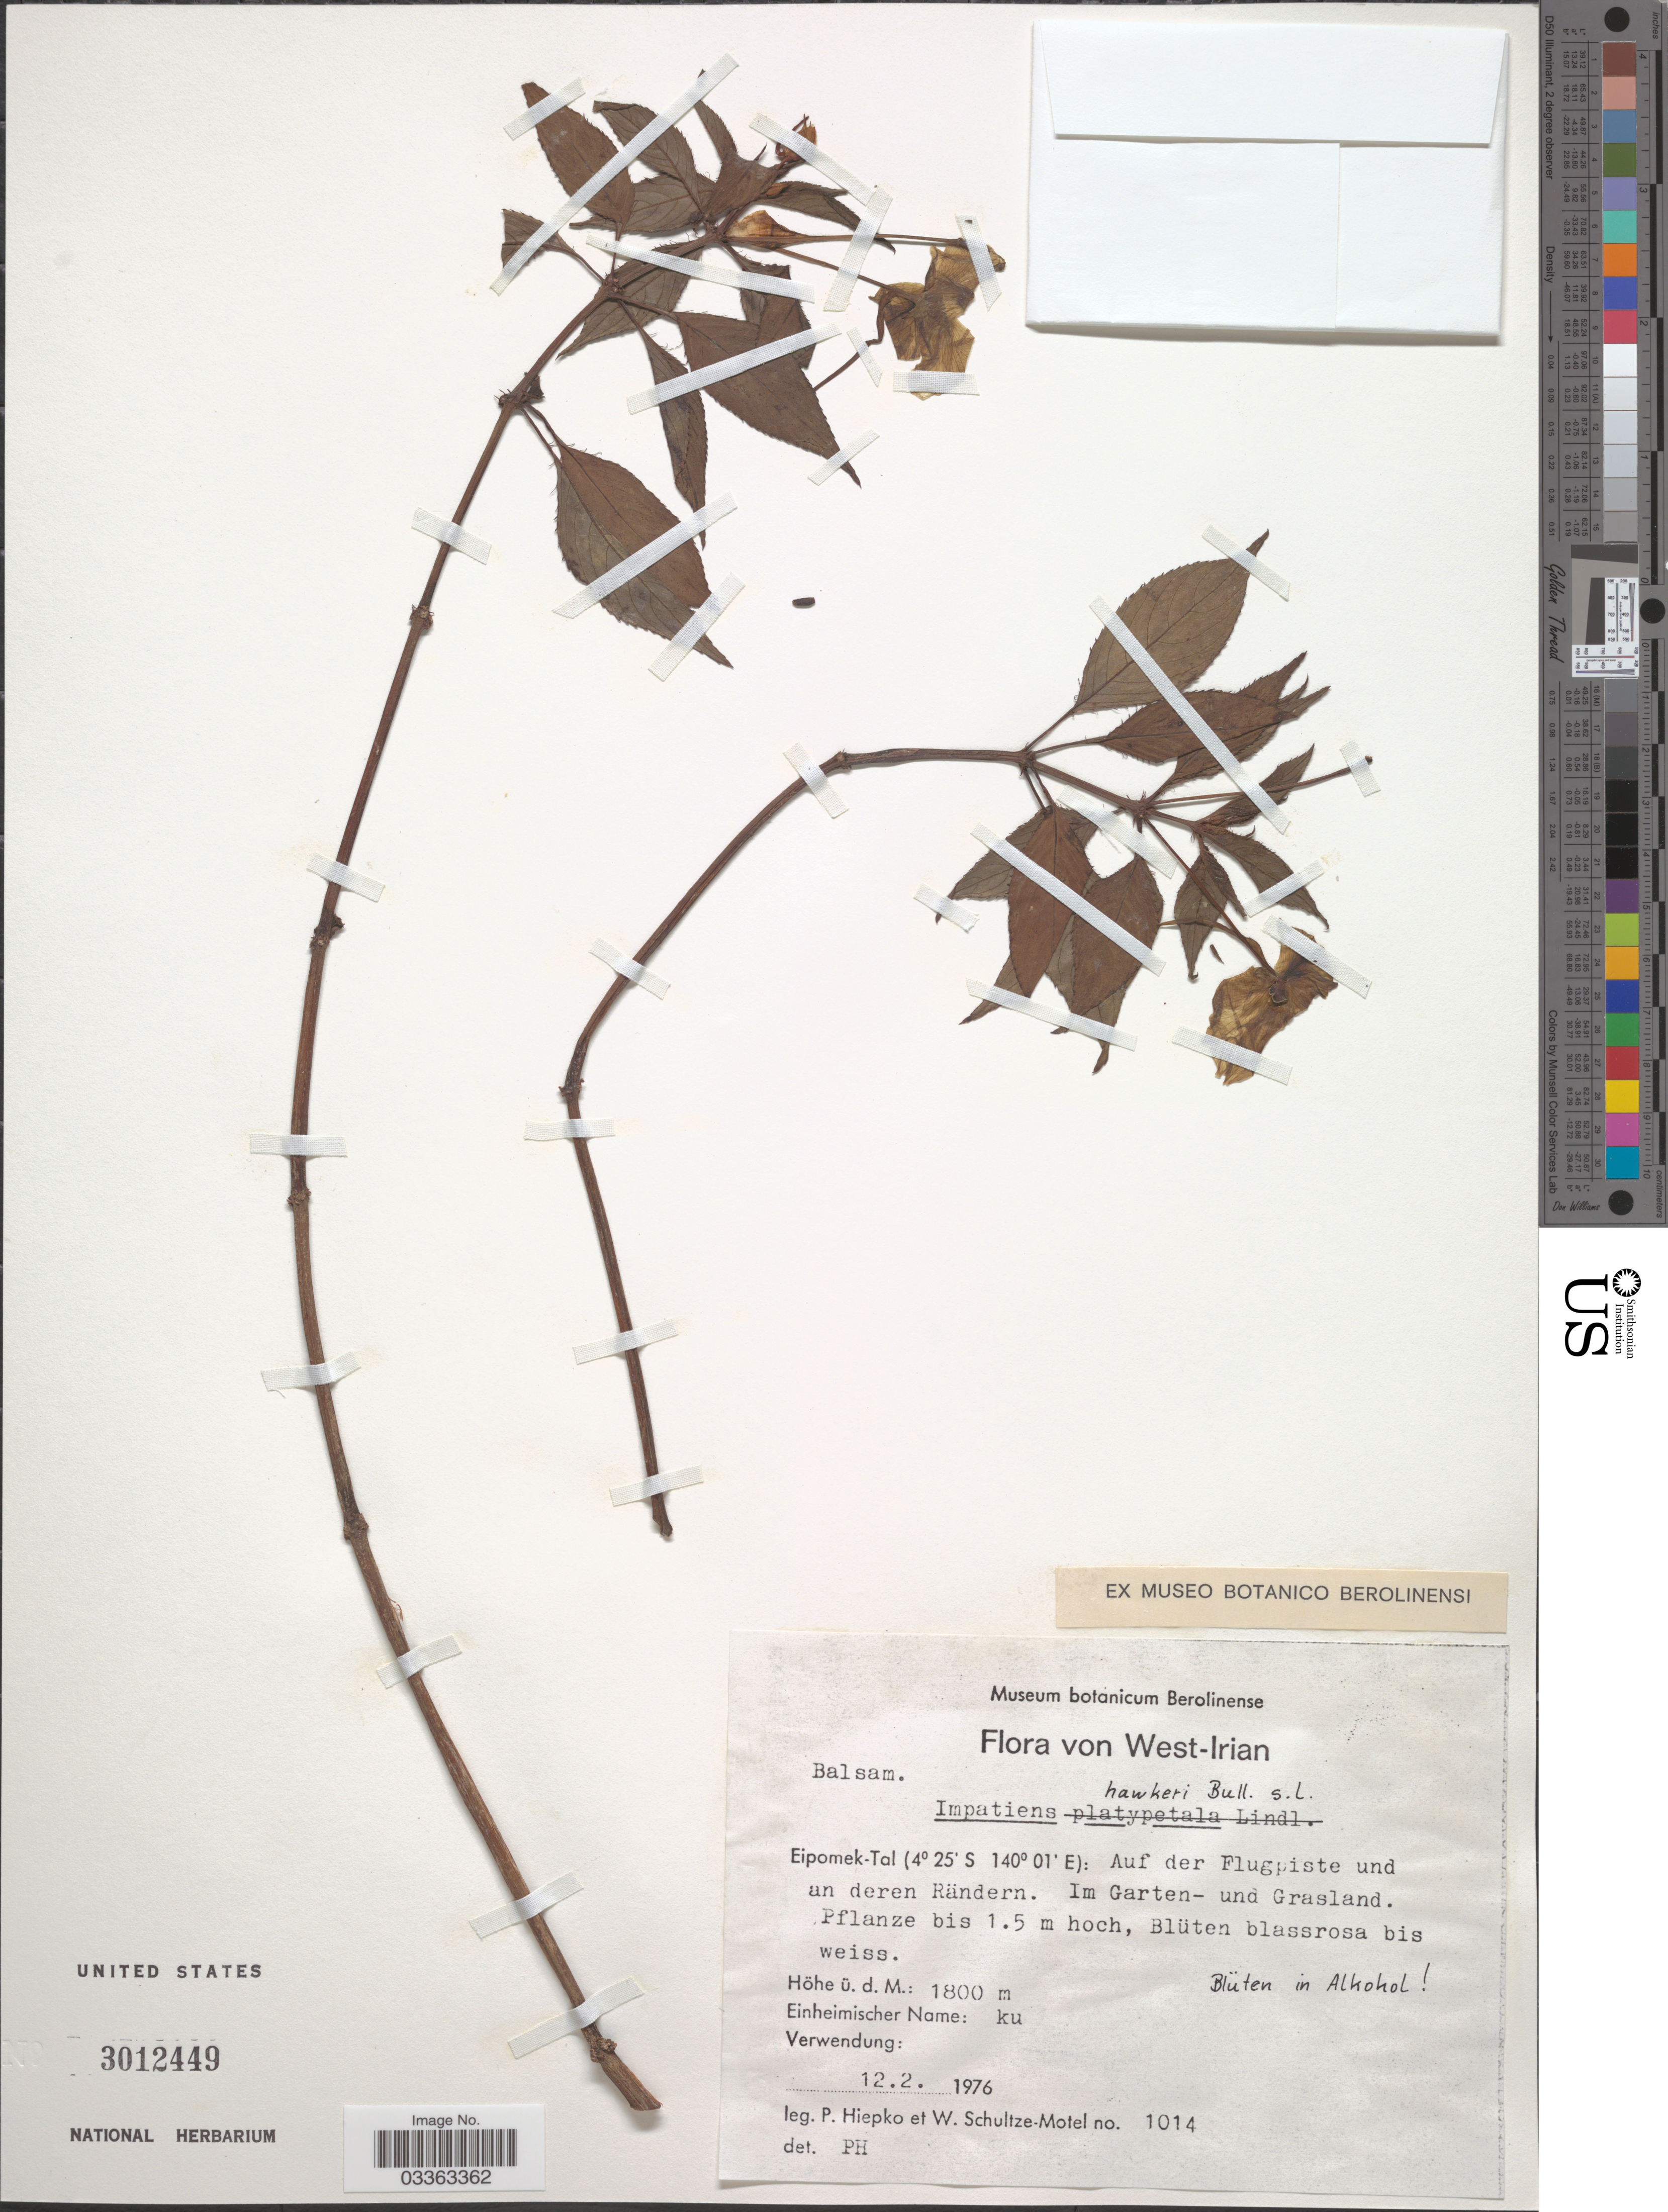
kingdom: Plantae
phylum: Tracheophyta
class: Magnoliopsida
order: Ericales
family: Balsaminaceae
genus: Impatiens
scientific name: Impatiens hawkeri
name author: W. Bull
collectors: P. H. Hiepko & W. Schultze-Motel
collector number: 1014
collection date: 1976-02-12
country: Indonesia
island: New Guinea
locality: West-Irian. Eipomek-Tal: auf der Flugpiste und an dere Rändern. Im Garten- und Grasland.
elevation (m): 1800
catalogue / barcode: US 3012449